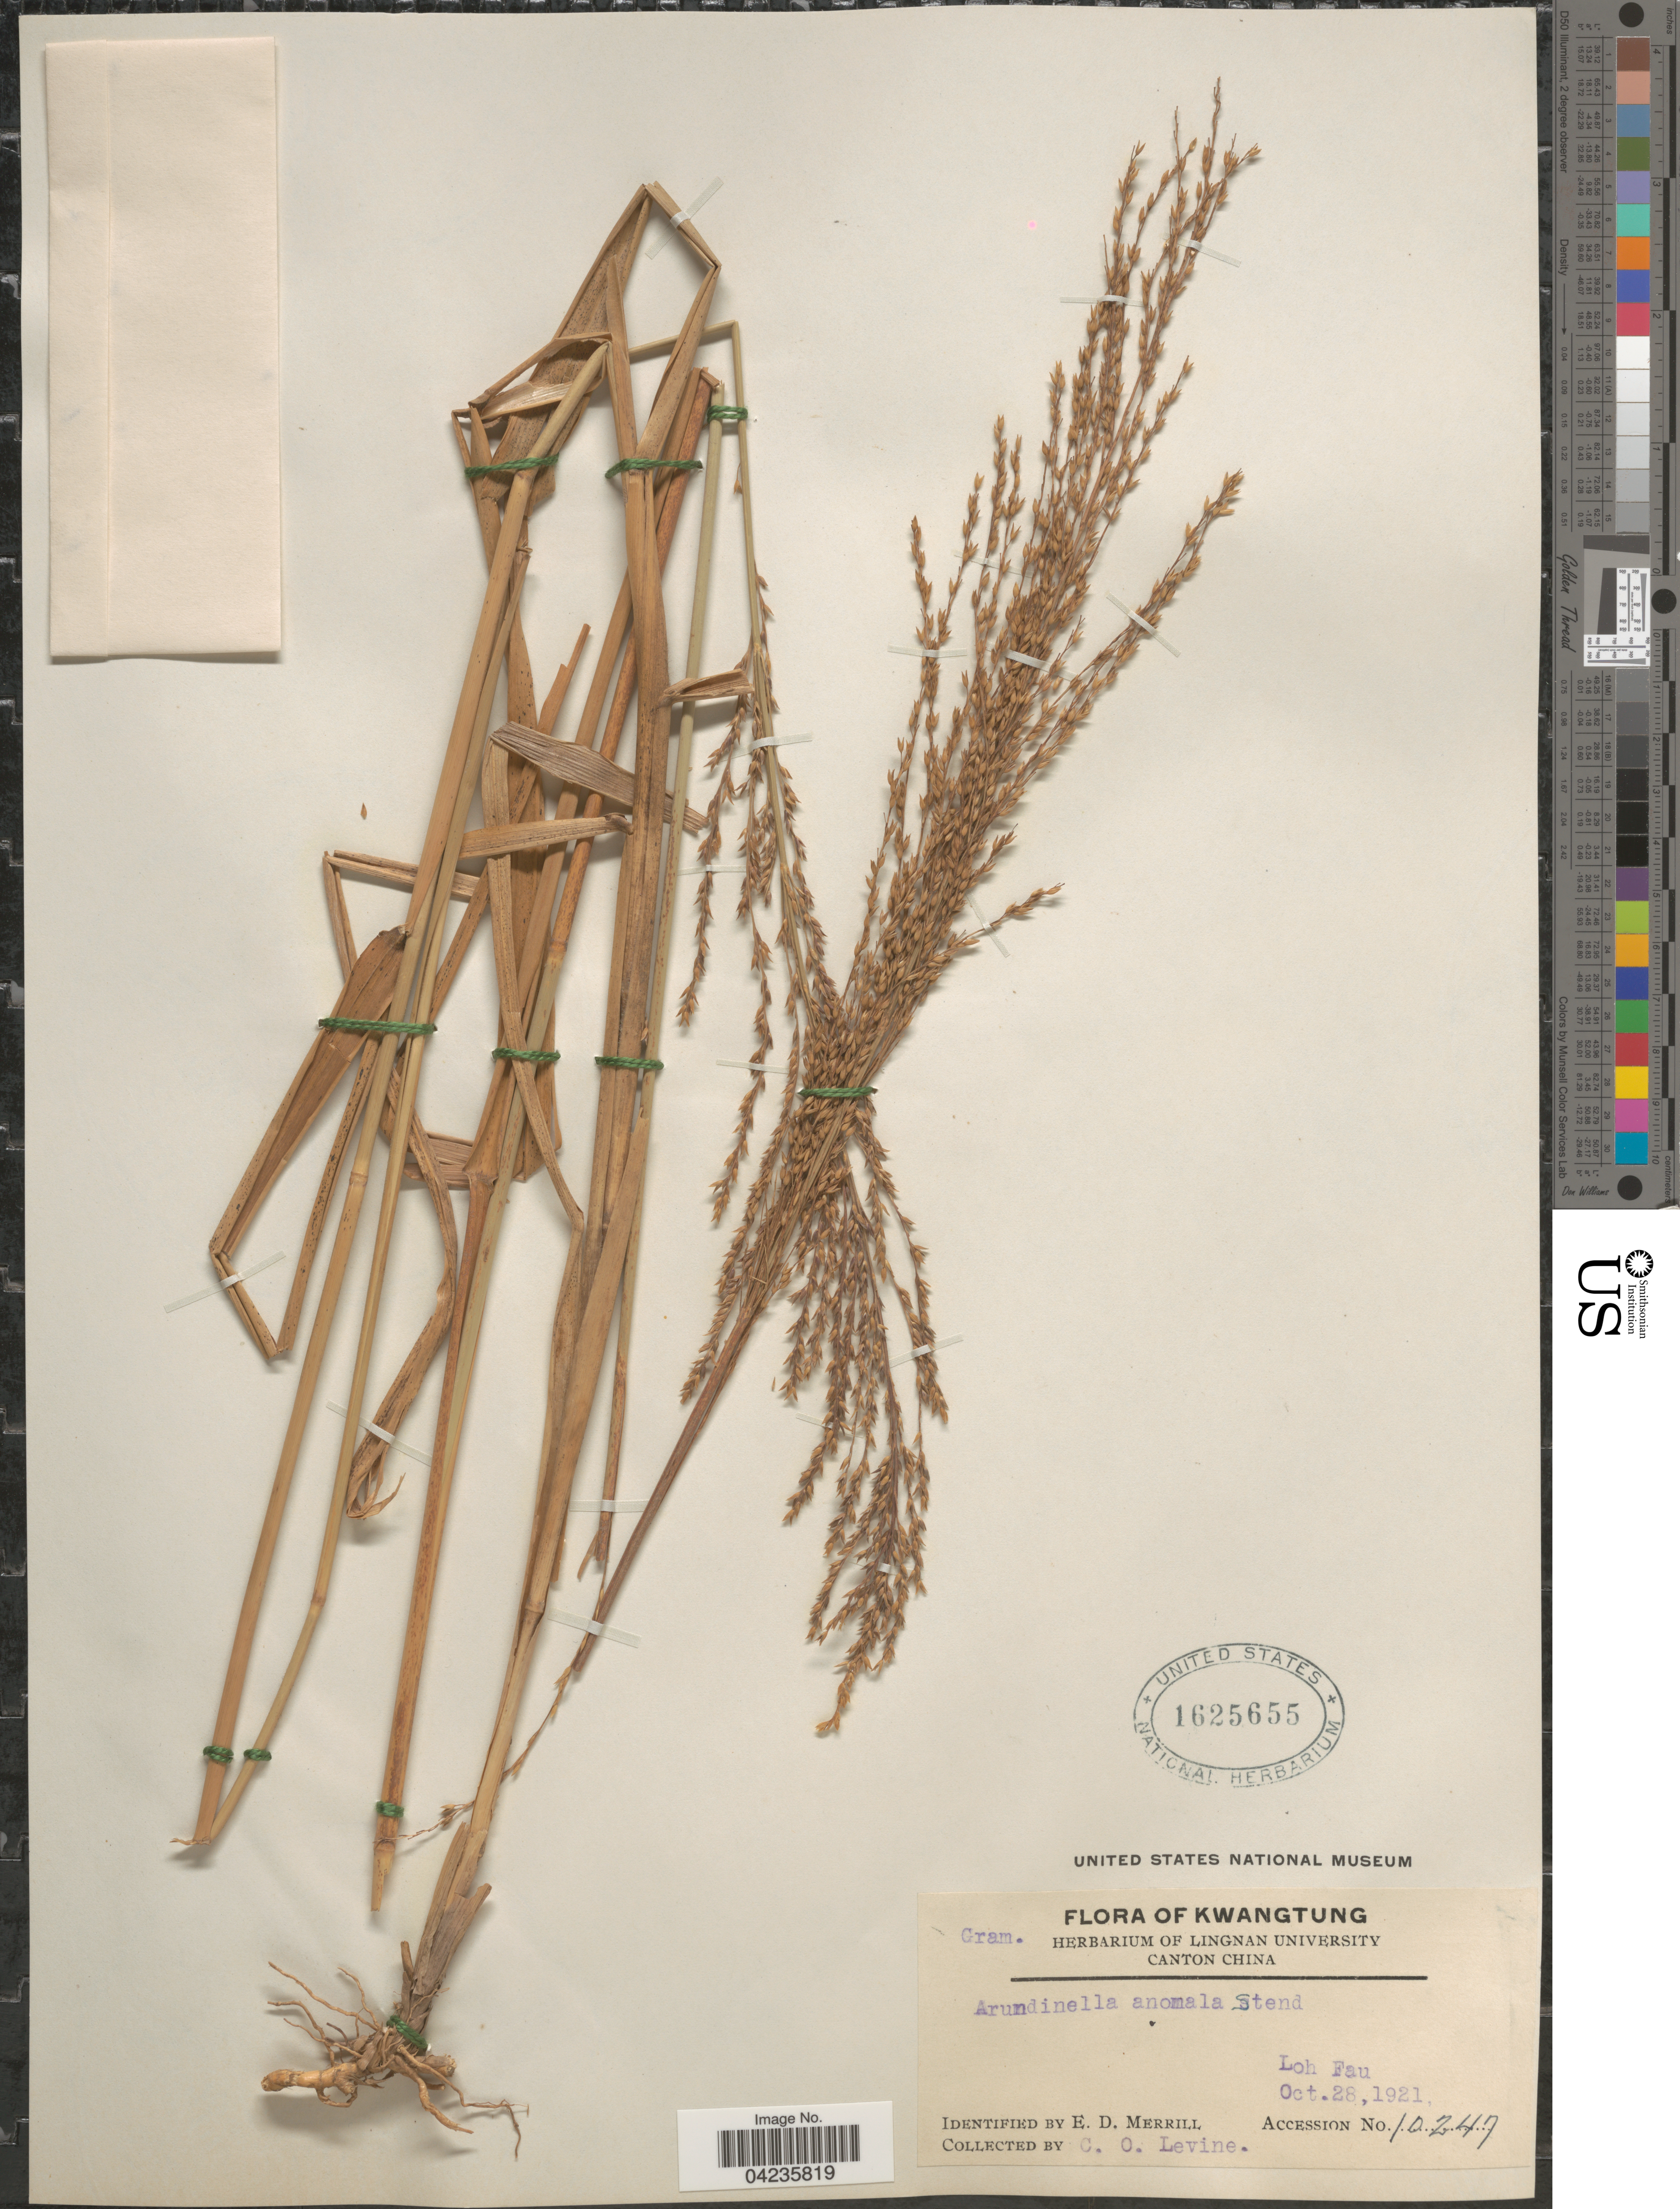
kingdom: Plantae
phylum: Tracheophyta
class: Liliopsida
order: Poales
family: Poaceae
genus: Arundinella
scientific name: Arundinella hirta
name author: (Thunb.) Tanaka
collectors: C. O. Levine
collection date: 1921-10-28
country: China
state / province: Guangdong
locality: Kwangtung. Loh Fau.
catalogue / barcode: US 1625655